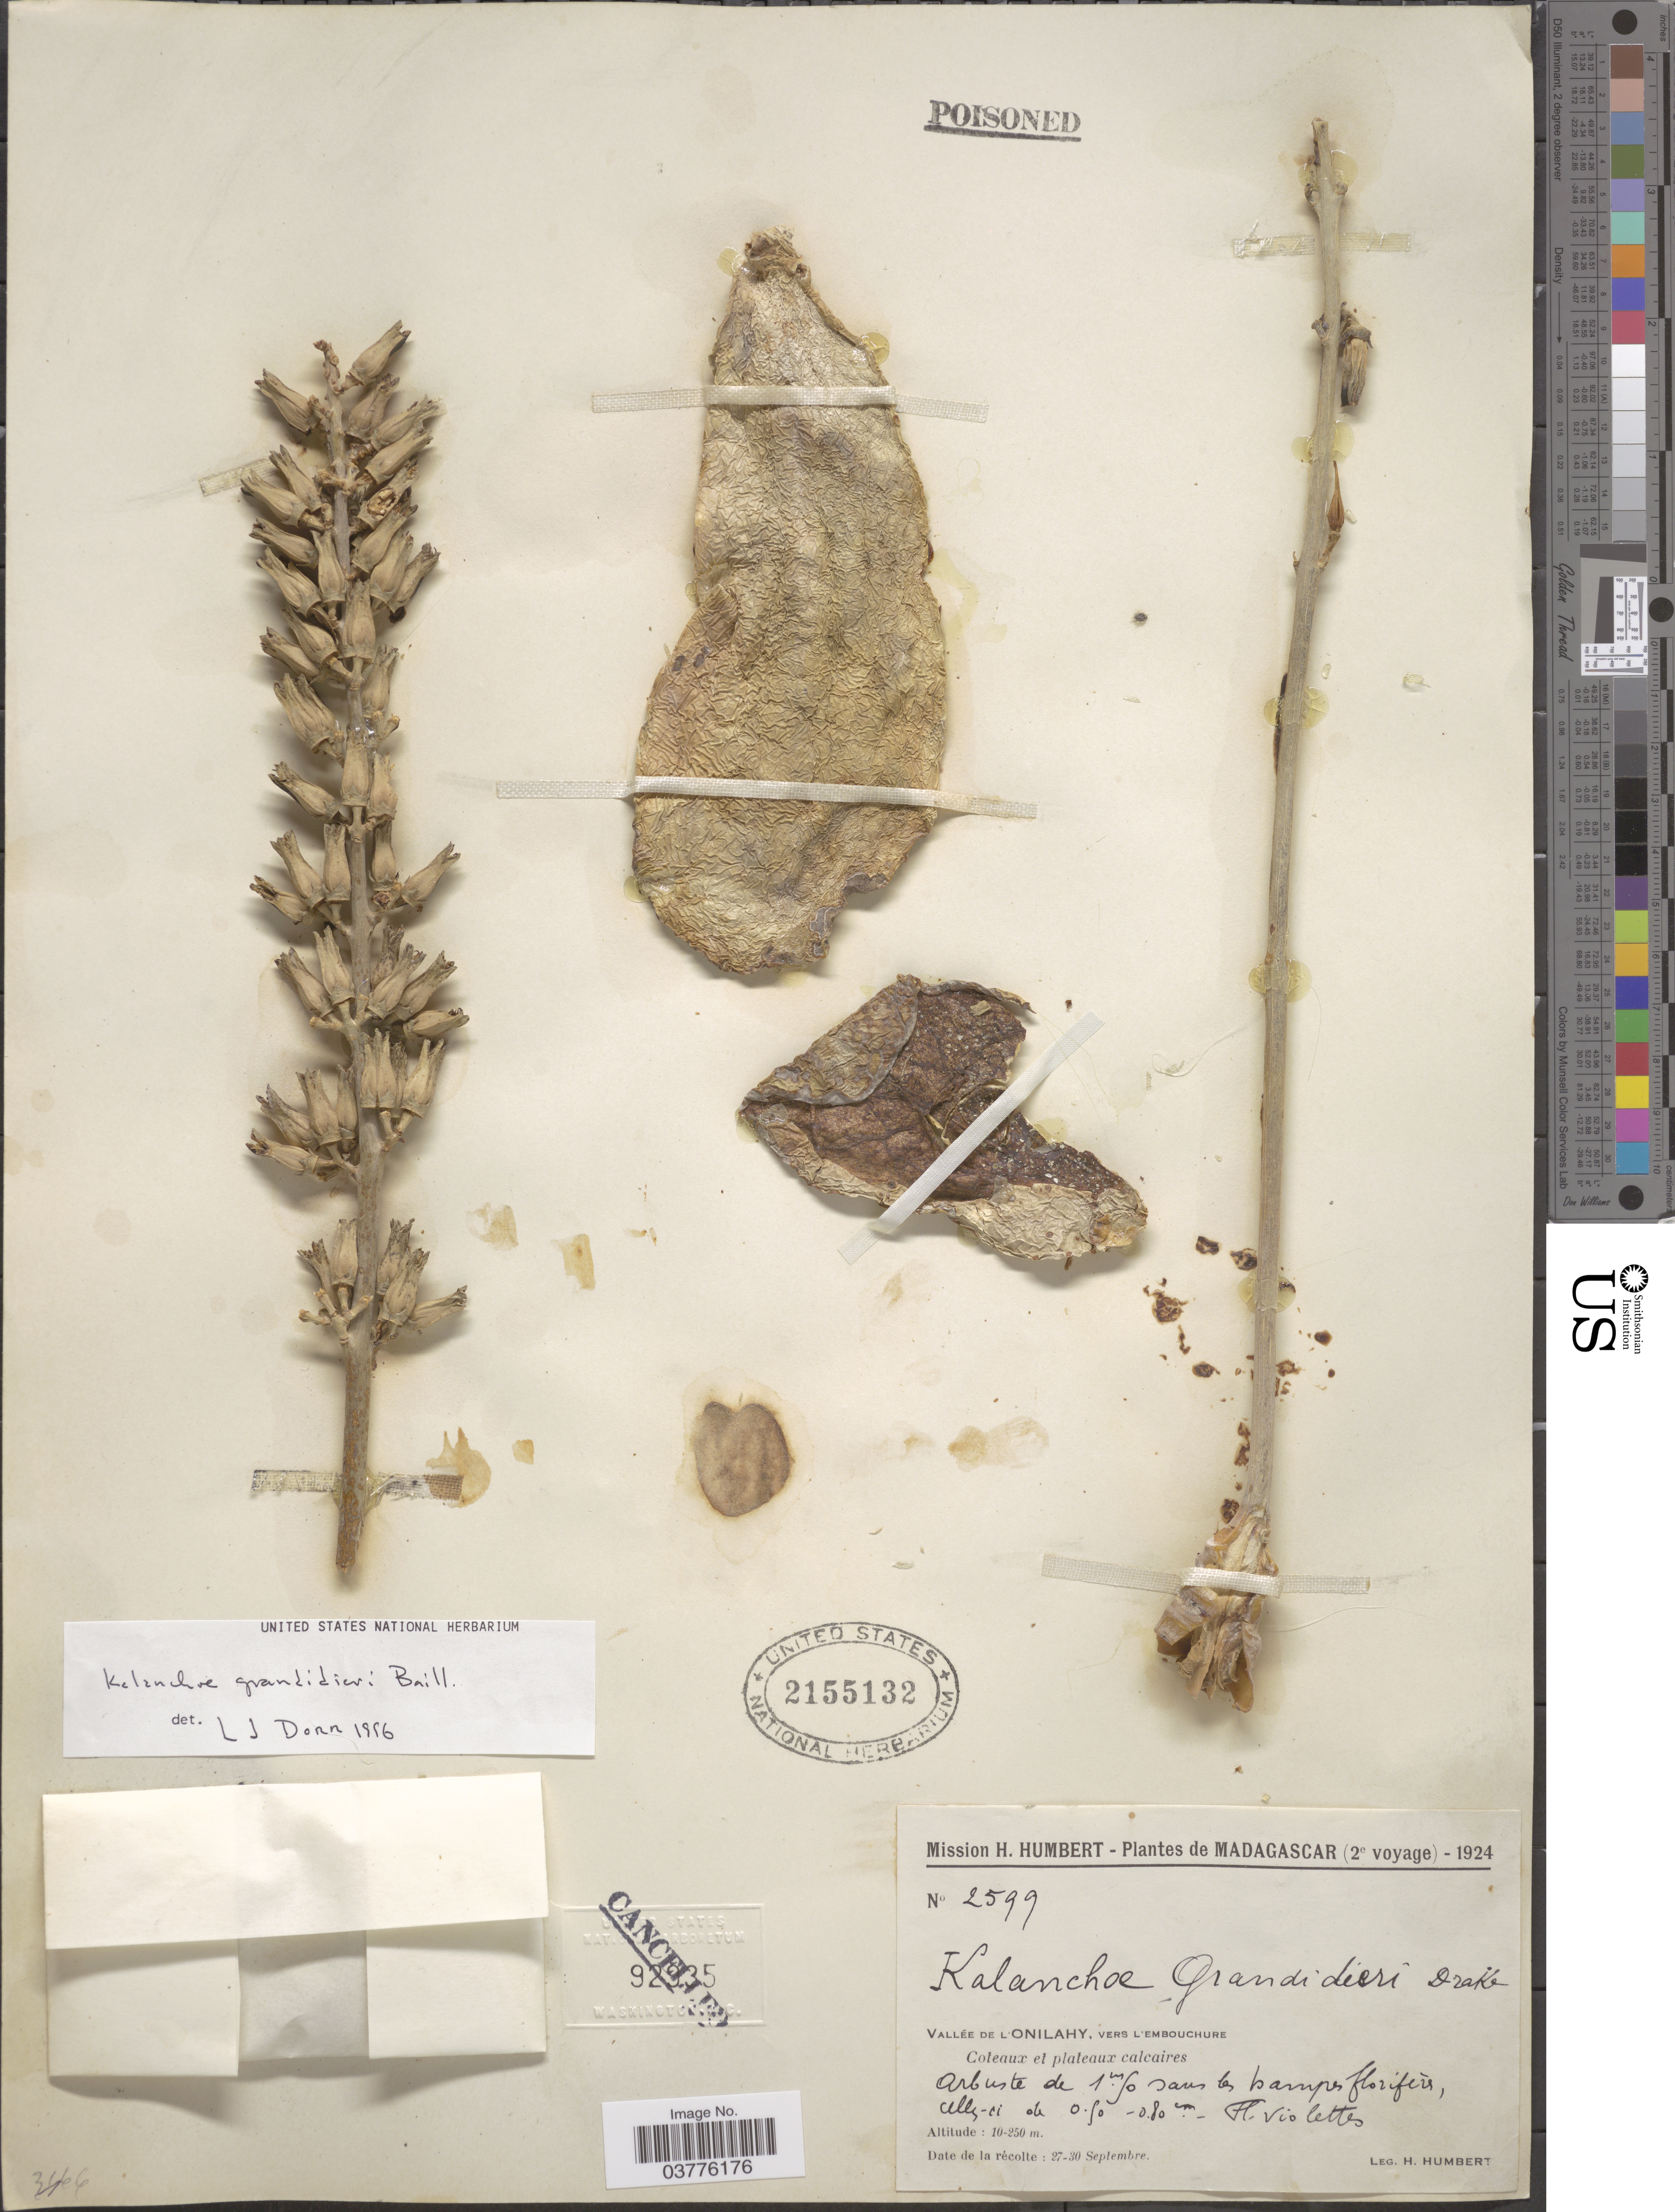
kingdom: Plantae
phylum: Tracheophyta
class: Magnoliopsida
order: Saxifragales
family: Crassulaceae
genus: Kalanchoe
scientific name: Kalanchoe grandidieri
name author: Baill.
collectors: H. Humbert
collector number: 2599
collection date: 1924-09-27/1924-09-30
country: Madagascar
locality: Vallée de l'Onilahy, vers l'Embouchure.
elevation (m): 10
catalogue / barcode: US 2155132